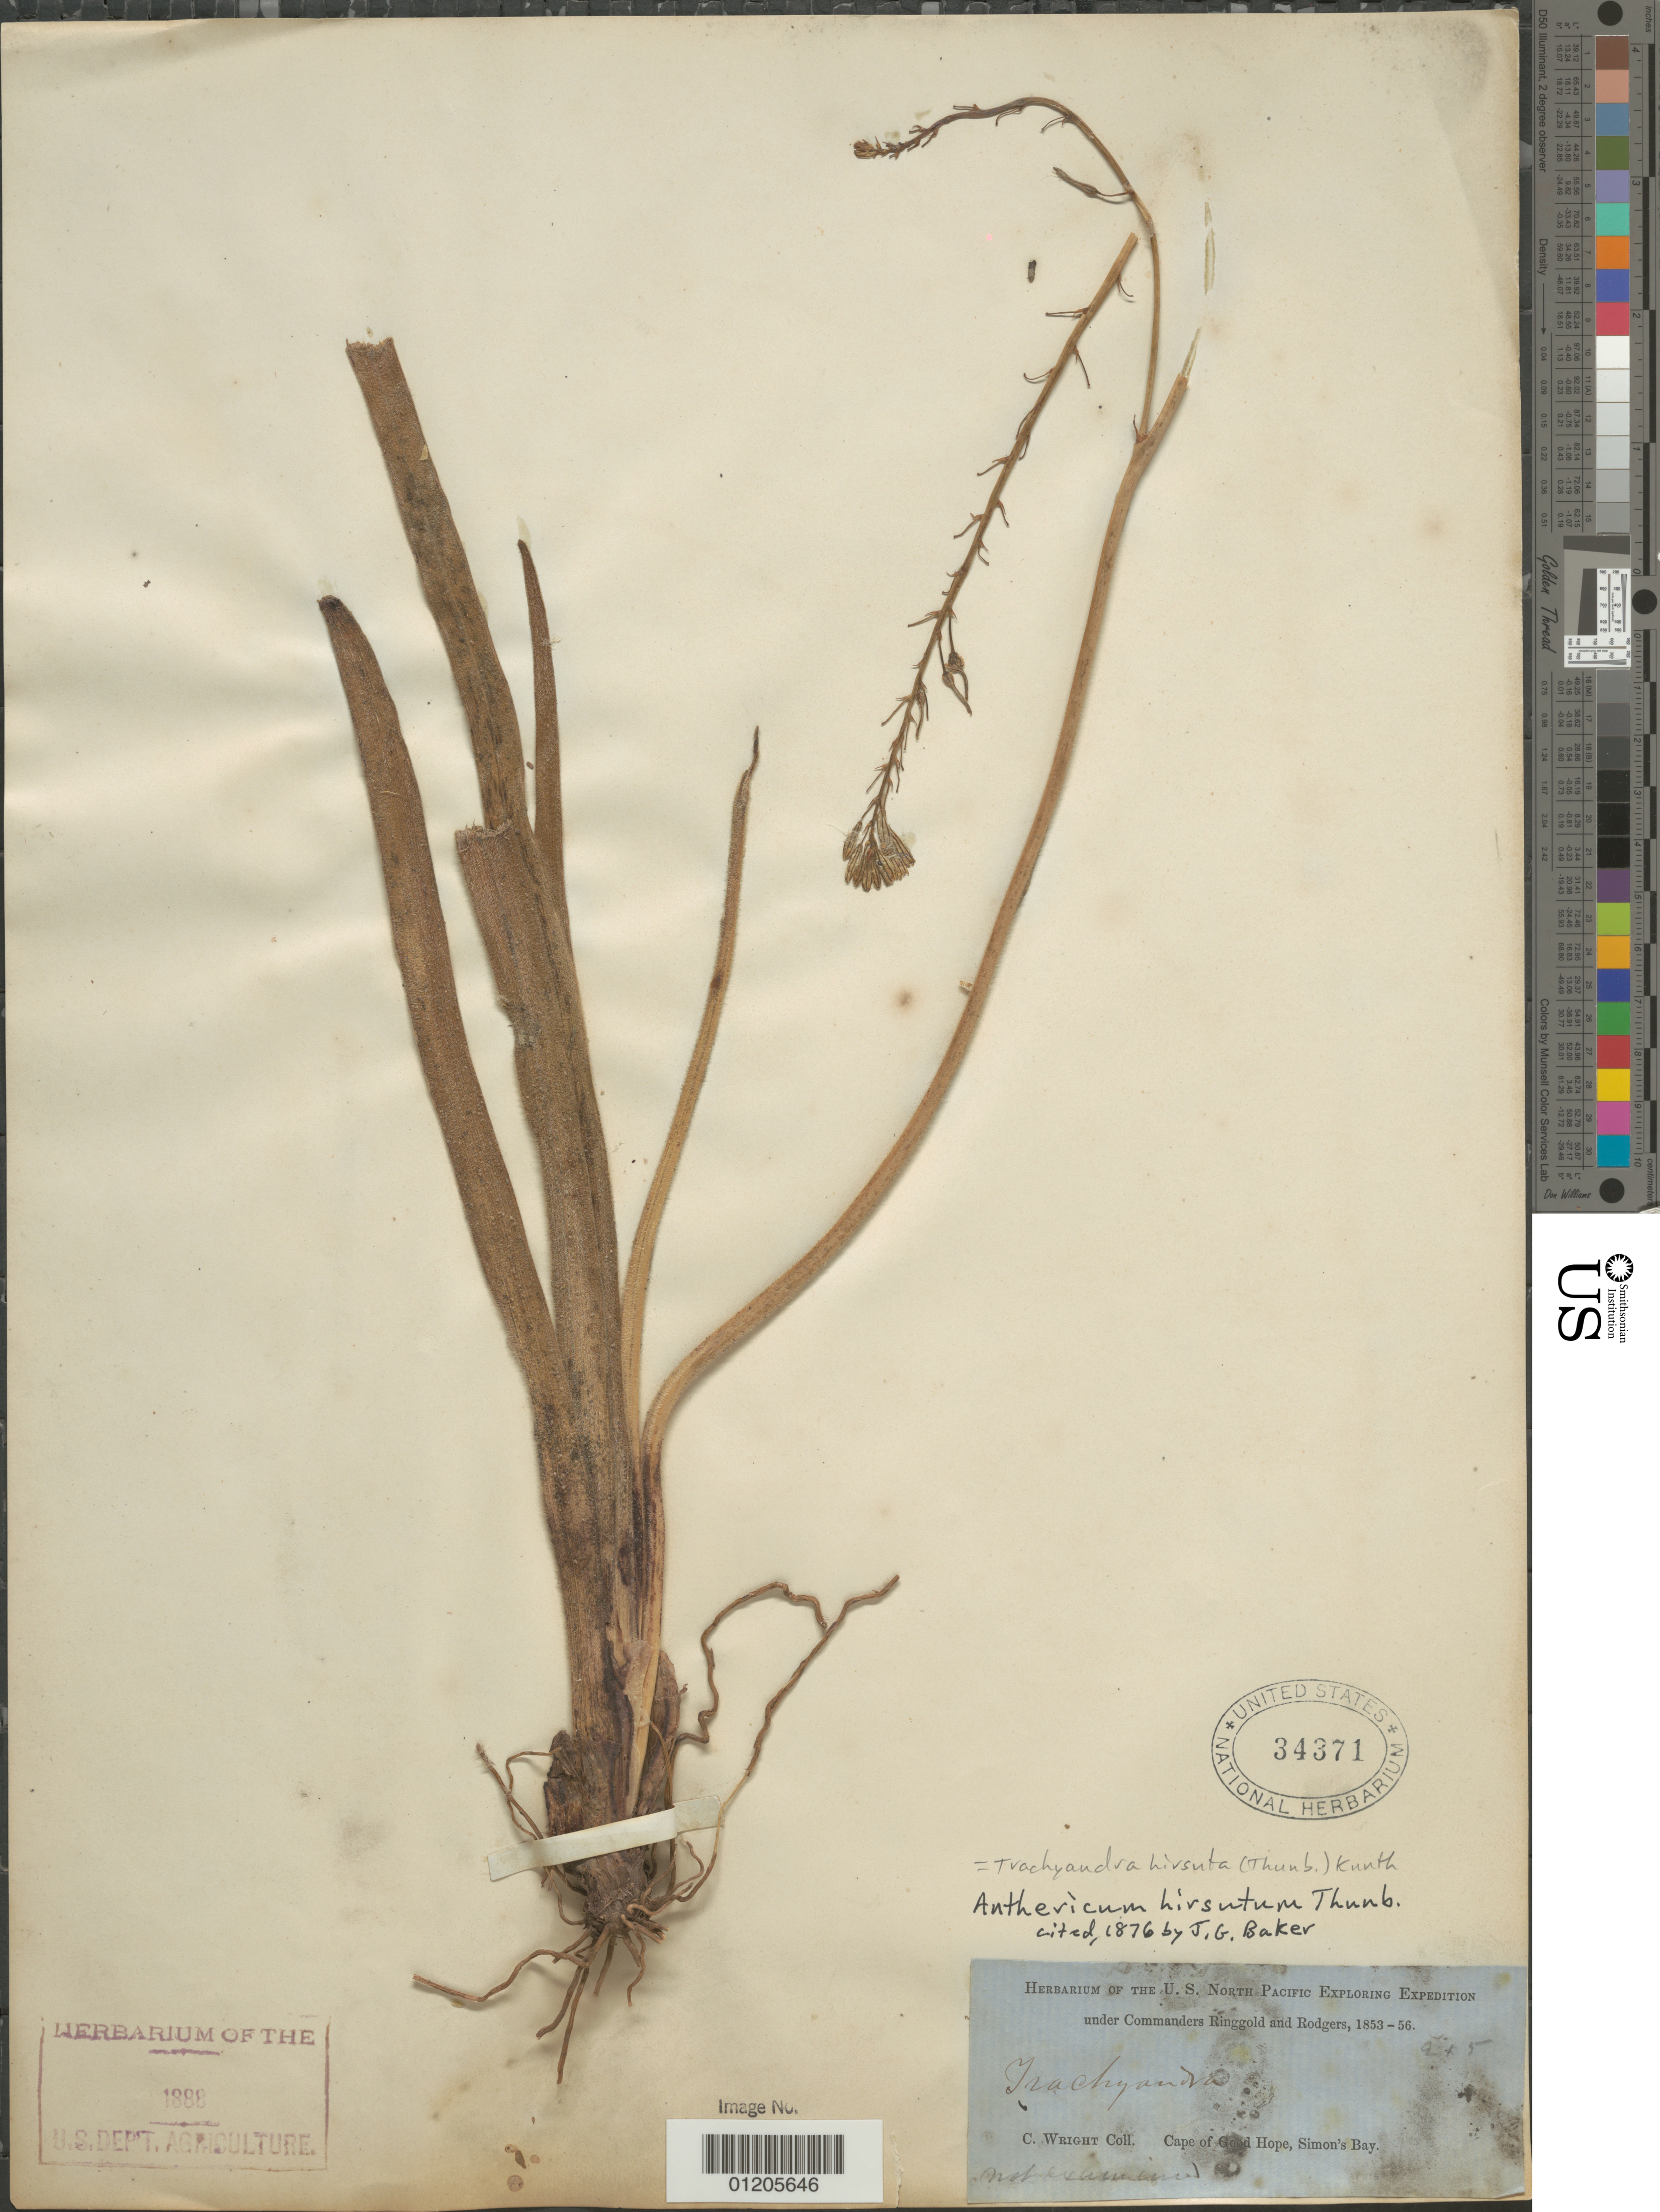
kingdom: Plantae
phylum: Tracheophyta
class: Liliopsida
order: Asparagales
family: Asparagaceae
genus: Anthericum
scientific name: Anthericum hirsutum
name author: Thunb.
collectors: C. Wright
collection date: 1853/1856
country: South Africa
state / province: Western Cape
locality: Cape of Good Hope, Simon's Bay.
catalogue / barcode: US 34371